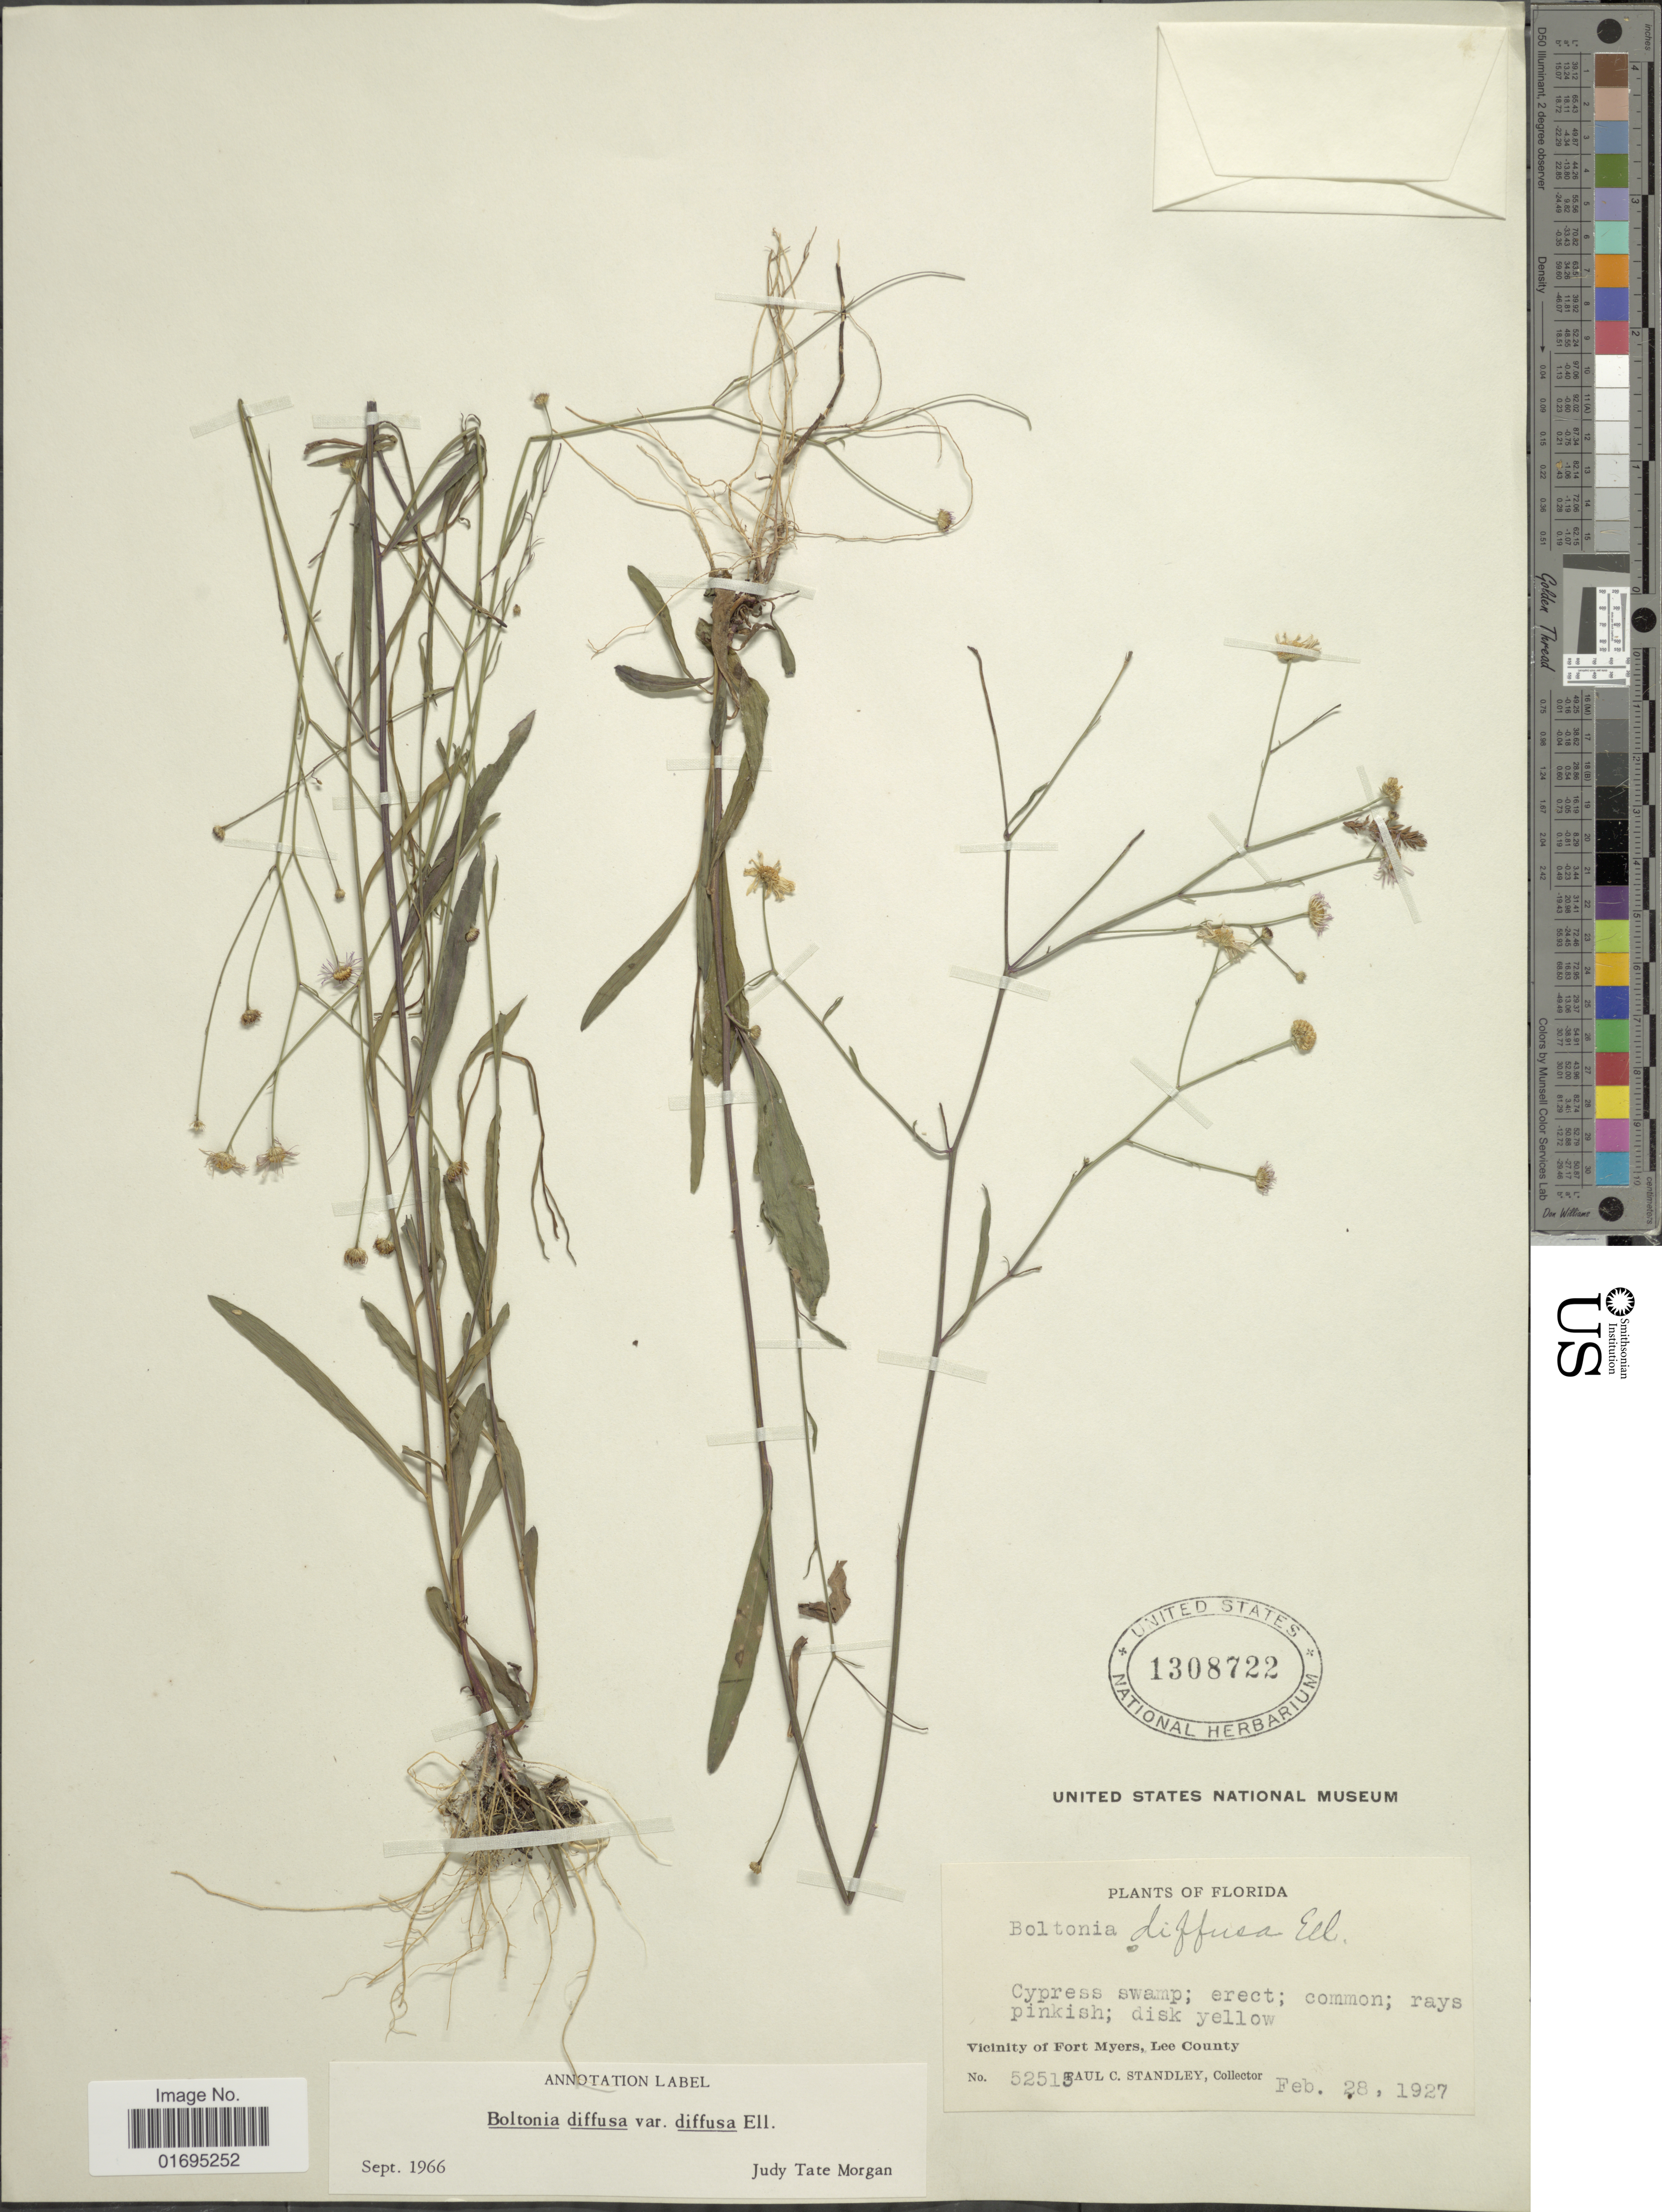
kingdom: Plantae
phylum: Tracheophyta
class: Magnoliopsida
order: Asterales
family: Asteraceae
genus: Boltonia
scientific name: Boltonia diffusa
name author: Elliott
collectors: P. C. Standley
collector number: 52515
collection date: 1927-02-28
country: United States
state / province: Florida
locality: Vicinity of Fort Myers, Lee County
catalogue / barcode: US 1308722